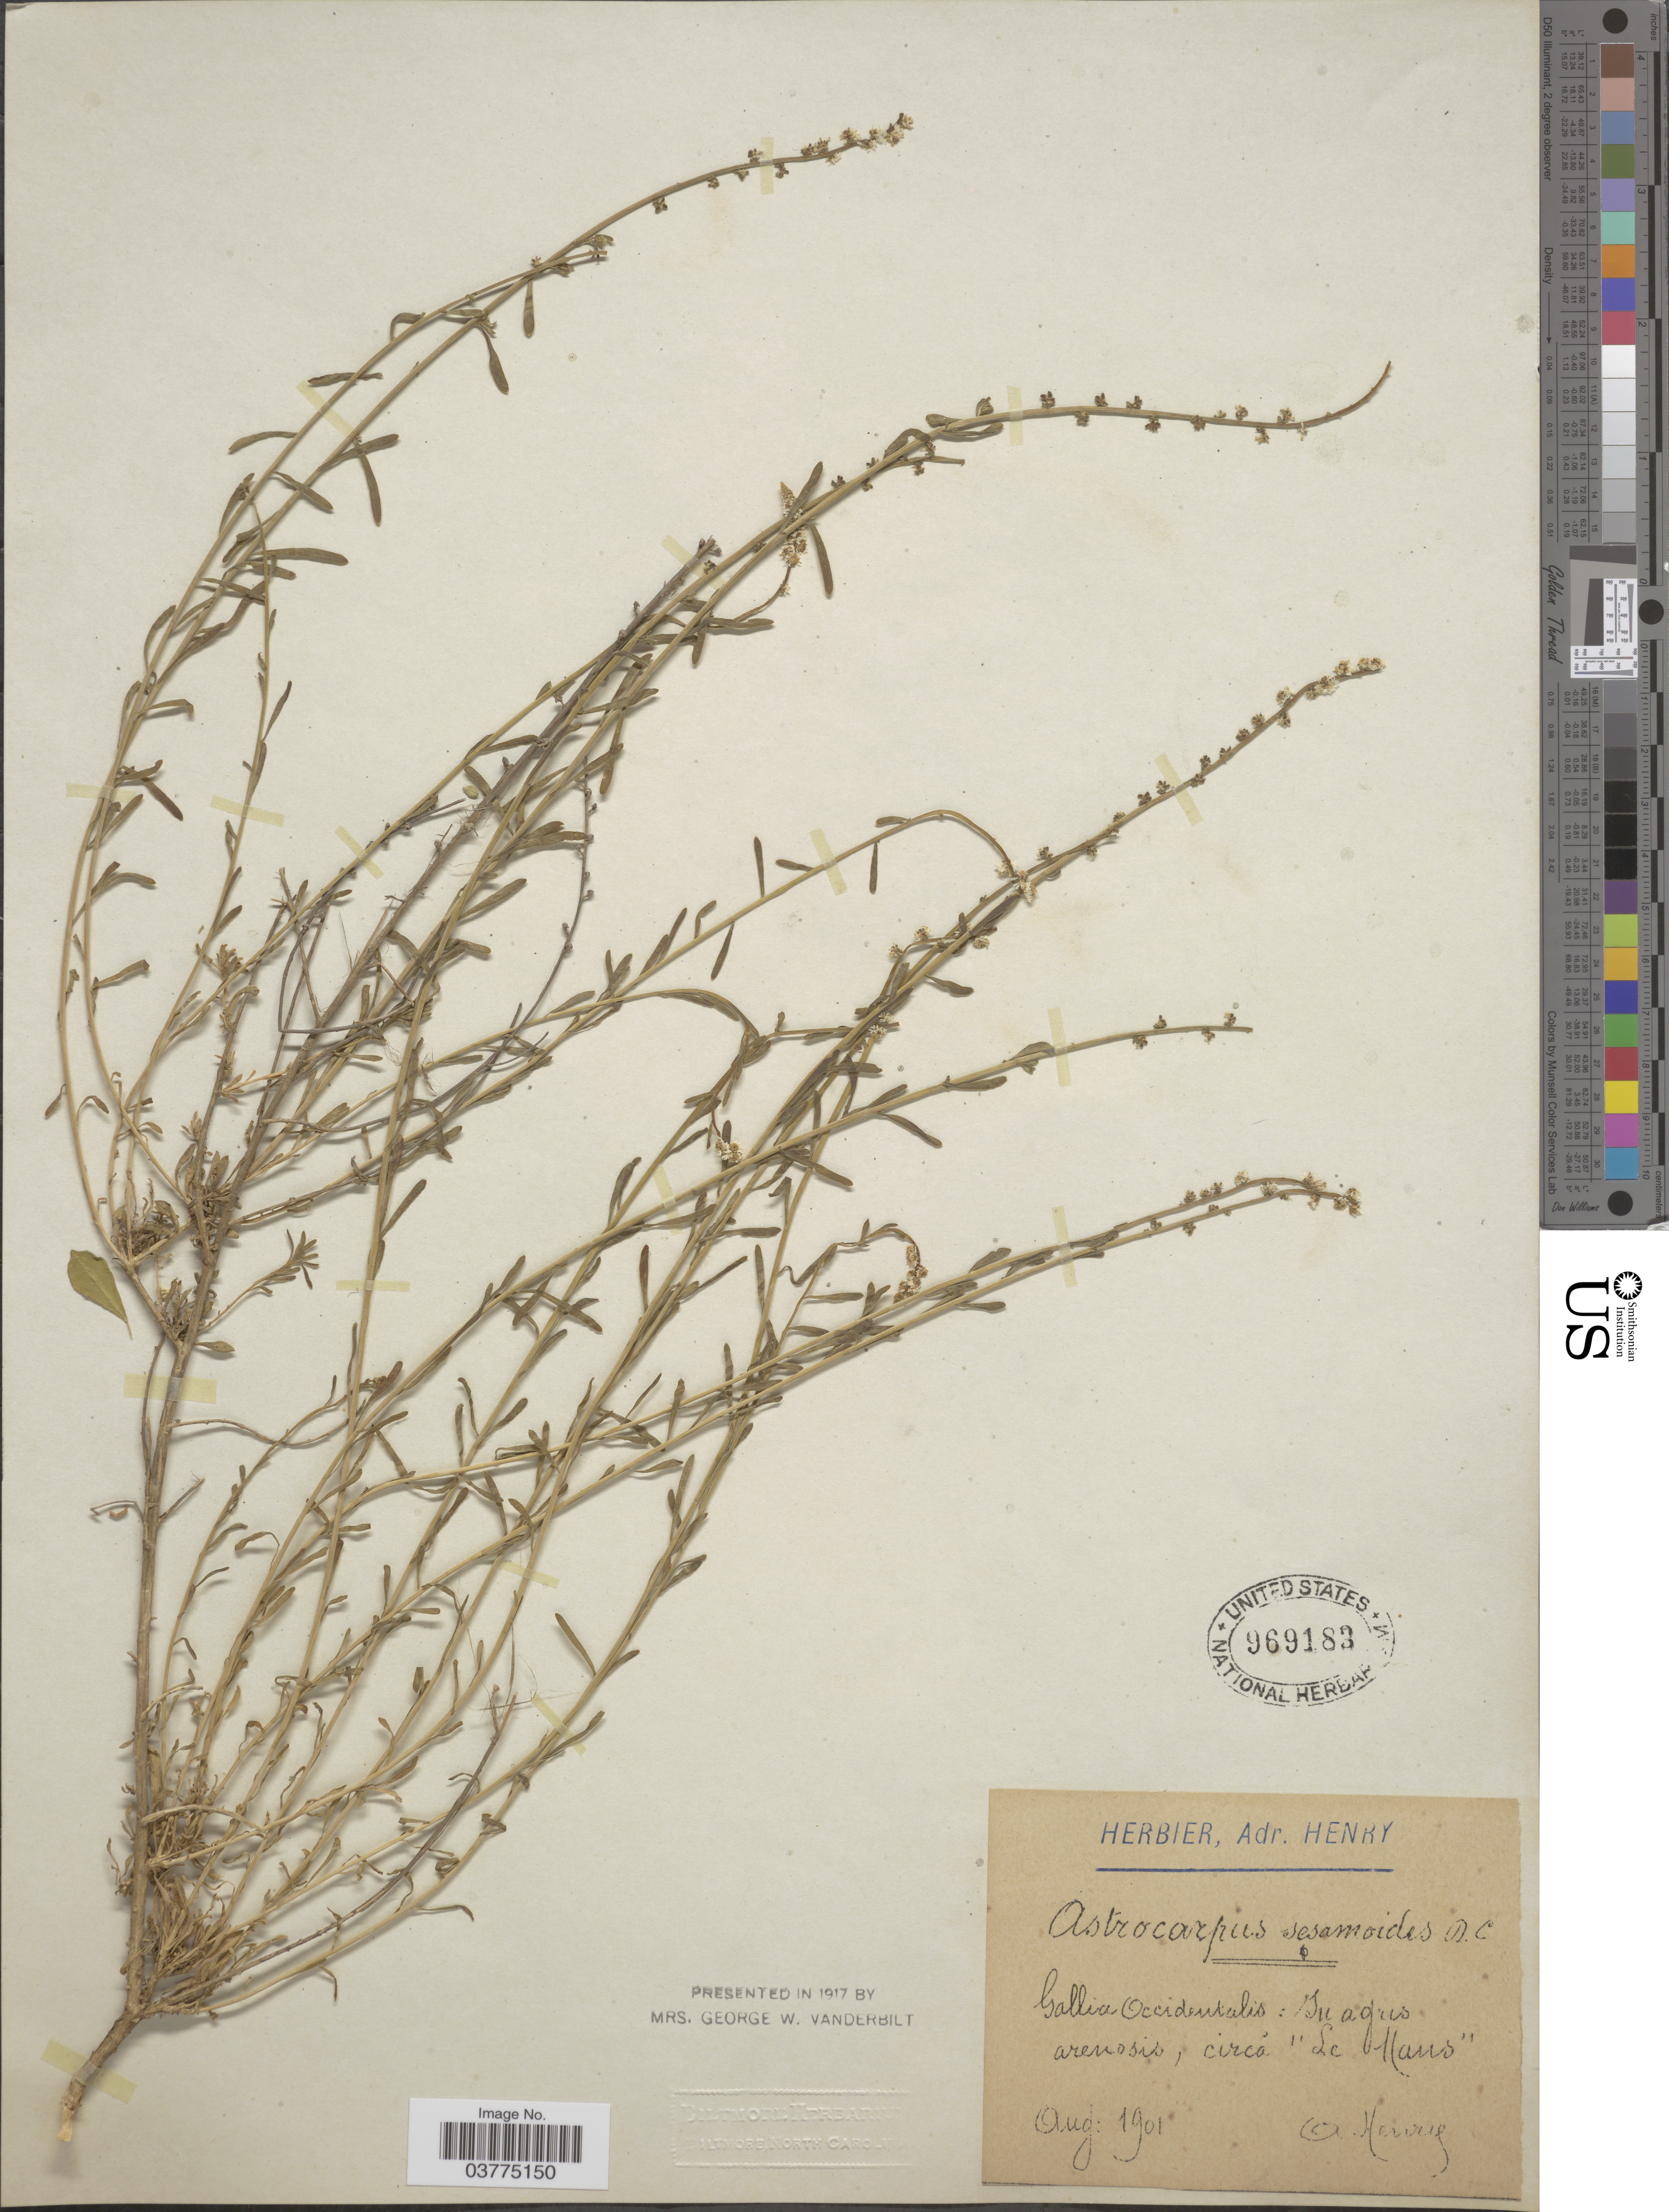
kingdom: Plantae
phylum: Tracheophyta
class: Magnoliopsida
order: Brassicales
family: Resedaceae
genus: Sesamoides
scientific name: Sesamoides purpurascens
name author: (L.) G. López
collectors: A. Henry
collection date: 1901-08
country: France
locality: Gallia Occidentalis: In agris arenosis, circa 'Le Haus'.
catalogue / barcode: US 969183